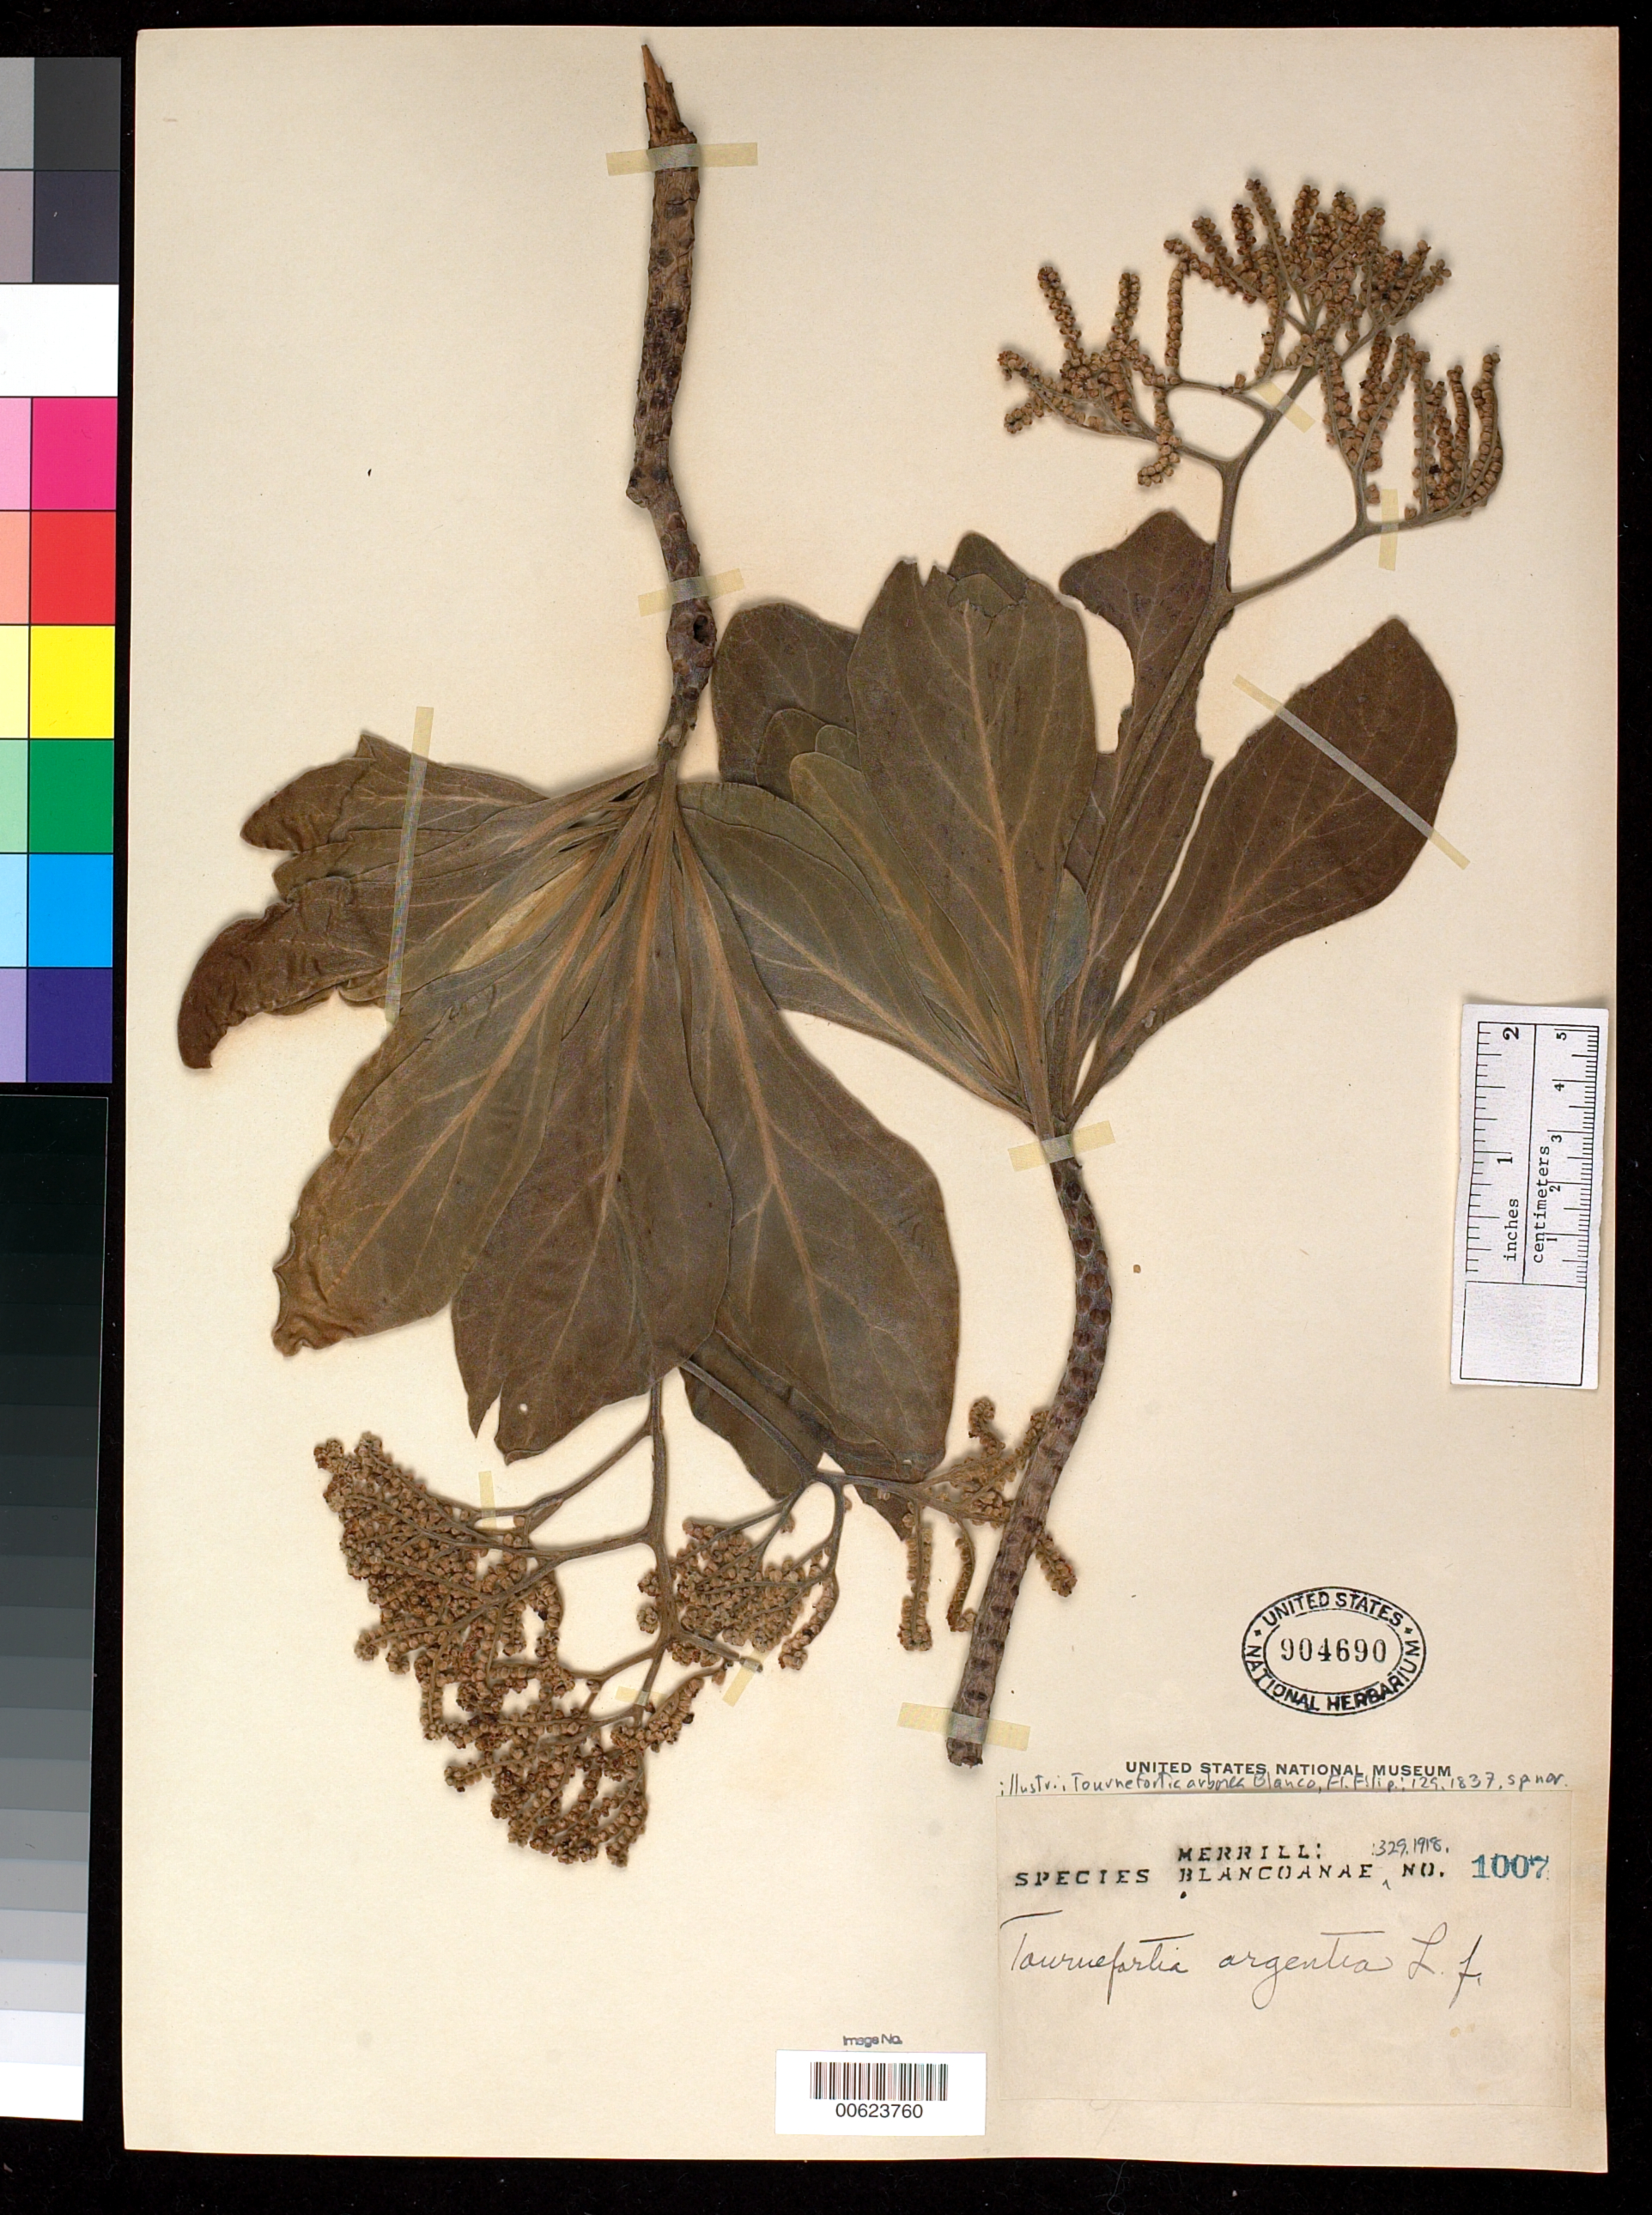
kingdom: Plantae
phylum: Tracheophyta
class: Magnoliopsida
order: Boraginales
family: Heliotropiaceae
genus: Heliotropium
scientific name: Heliotropium foertherianum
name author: Diane & Hilger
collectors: E. D. Merrill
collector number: Sp. Blancoan. 1007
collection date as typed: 24 Aug 1916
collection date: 1916-08-24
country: Philippines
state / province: Calabarzon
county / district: Quezon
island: Luzon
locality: Dingalan bay, tayabas prov. [= quezon province]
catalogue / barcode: US 904690